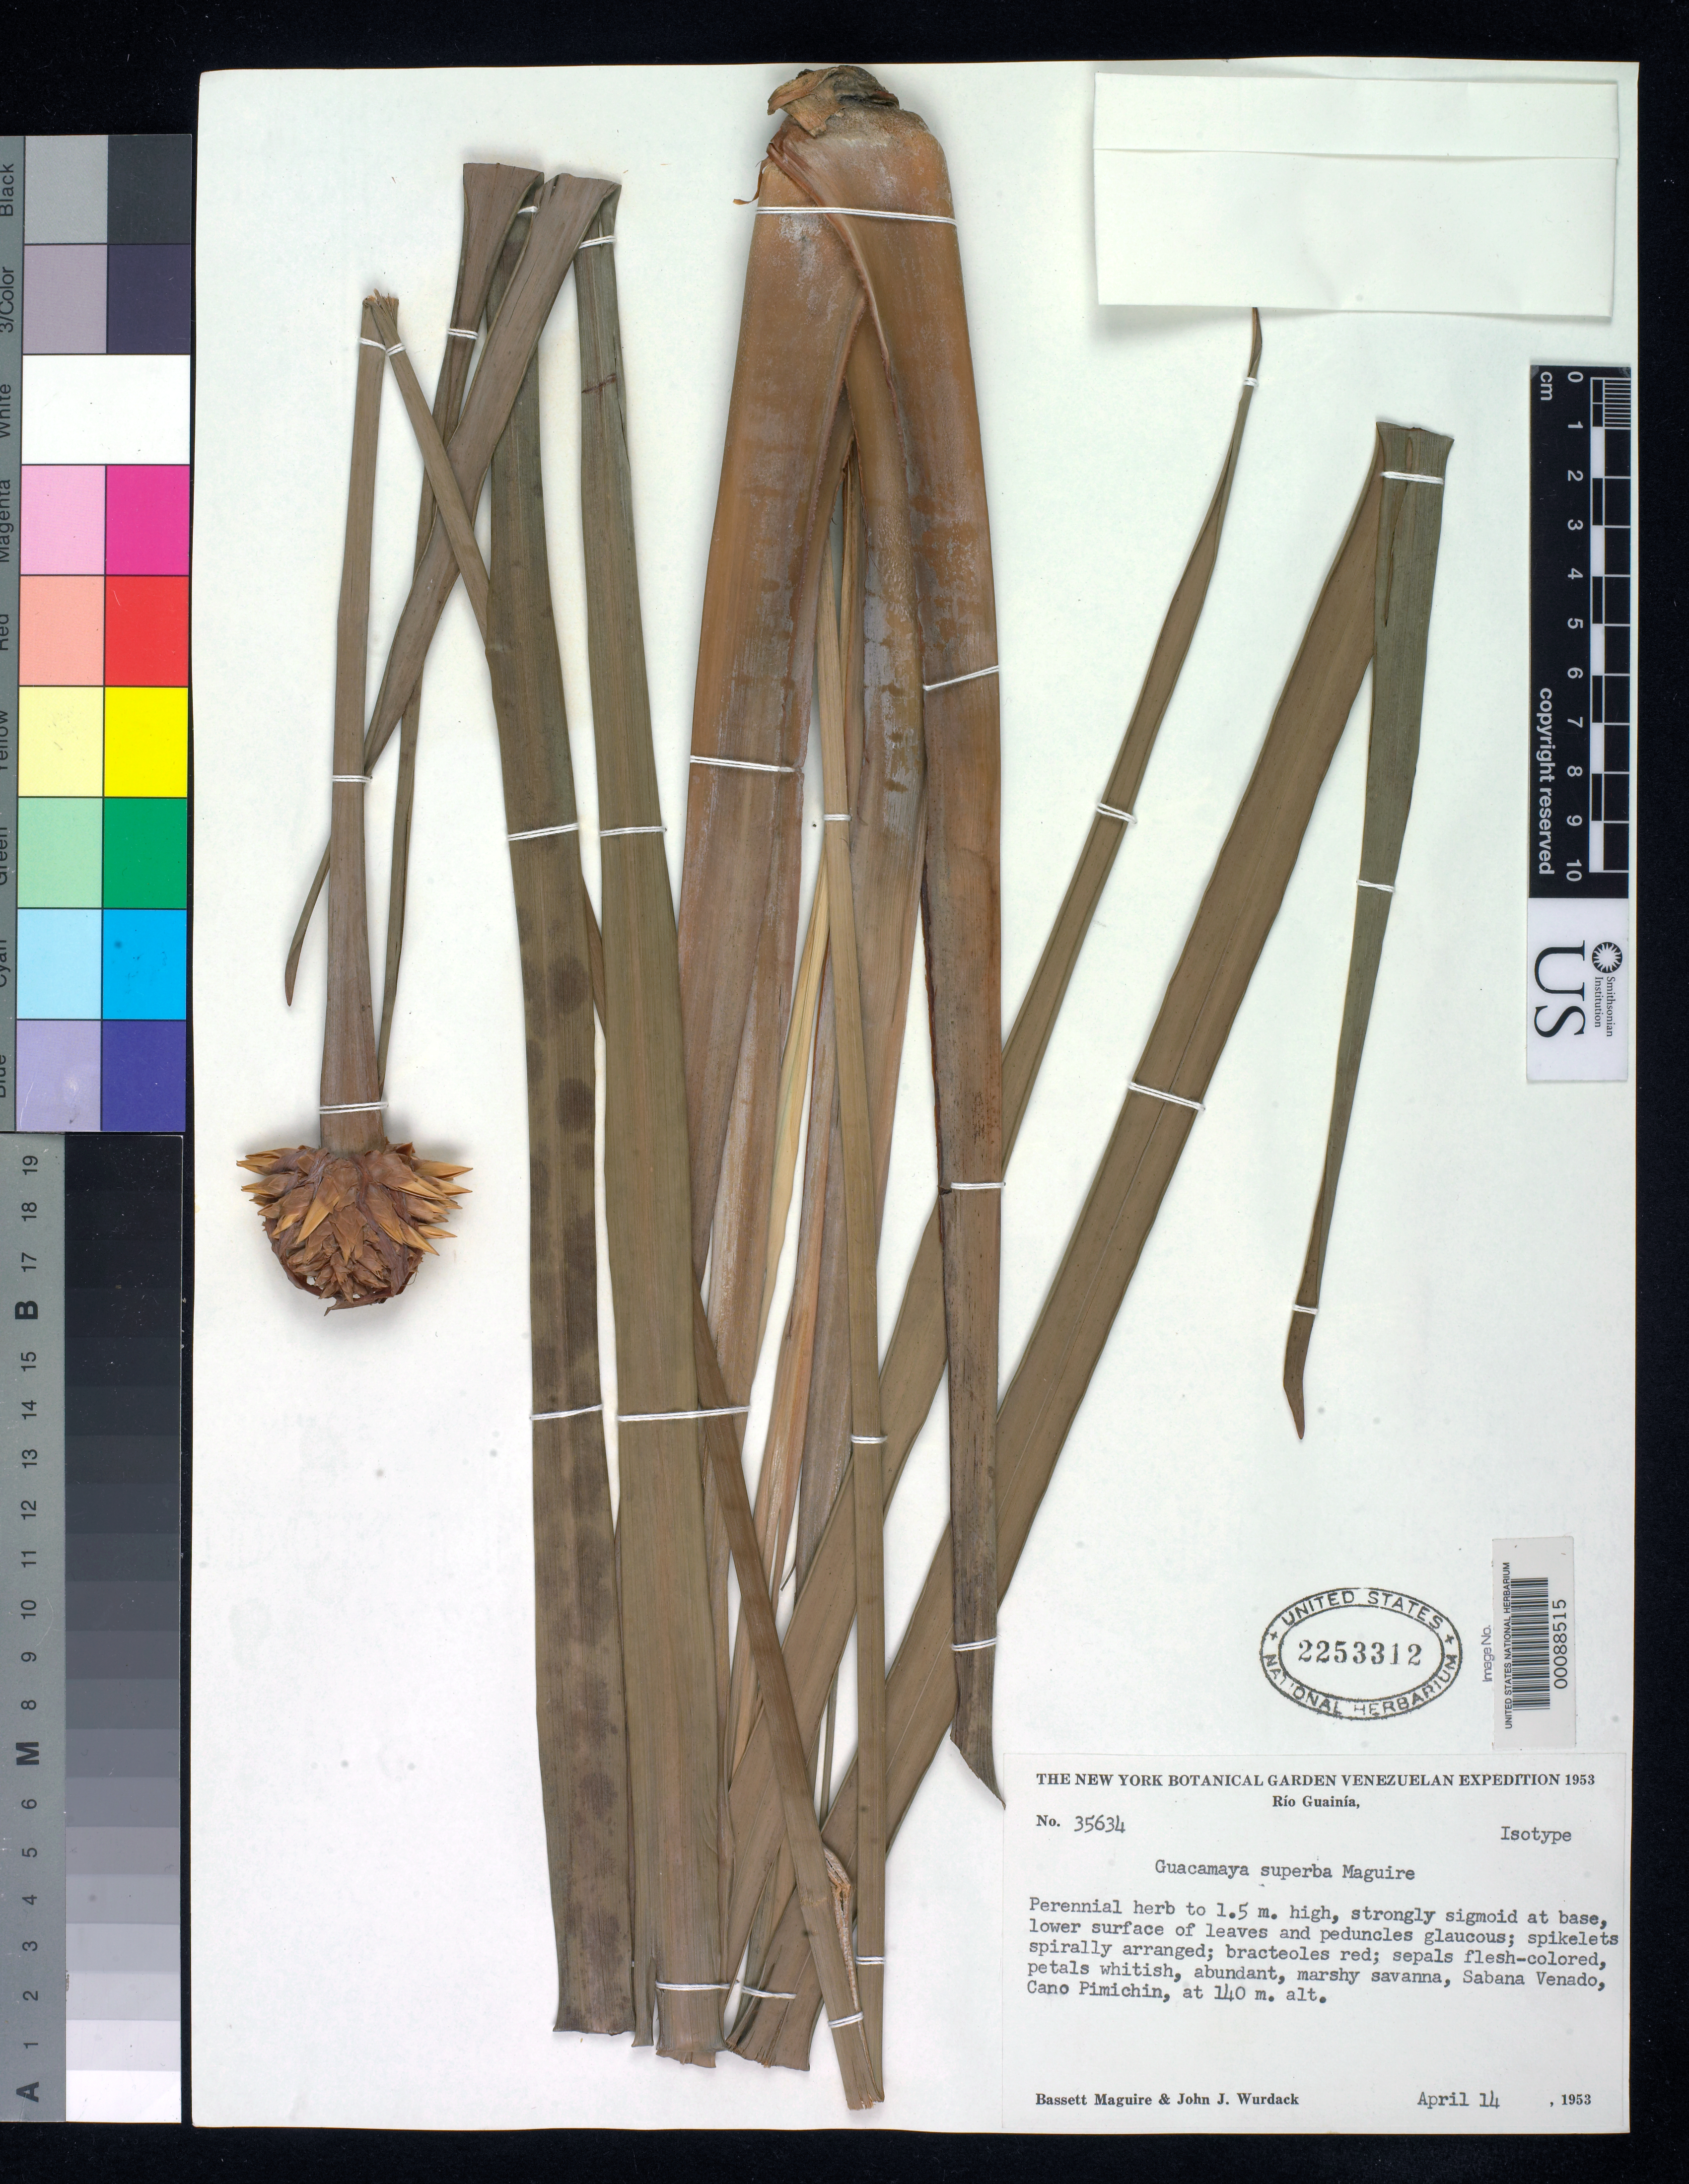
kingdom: Plantae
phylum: Tracheophyta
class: Liliopsida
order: Poales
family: Rapateaceae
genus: Guacamaya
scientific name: Guacamaya superba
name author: Maguire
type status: Isotype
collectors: B. Maguire & J. J. Wurdack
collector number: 35634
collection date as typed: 14 Apr 1953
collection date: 1953-04-14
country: Venezuela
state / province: Amazonas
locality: Sabana Venado, Cano Pimichin.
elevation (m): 140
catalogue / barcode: US 2253312